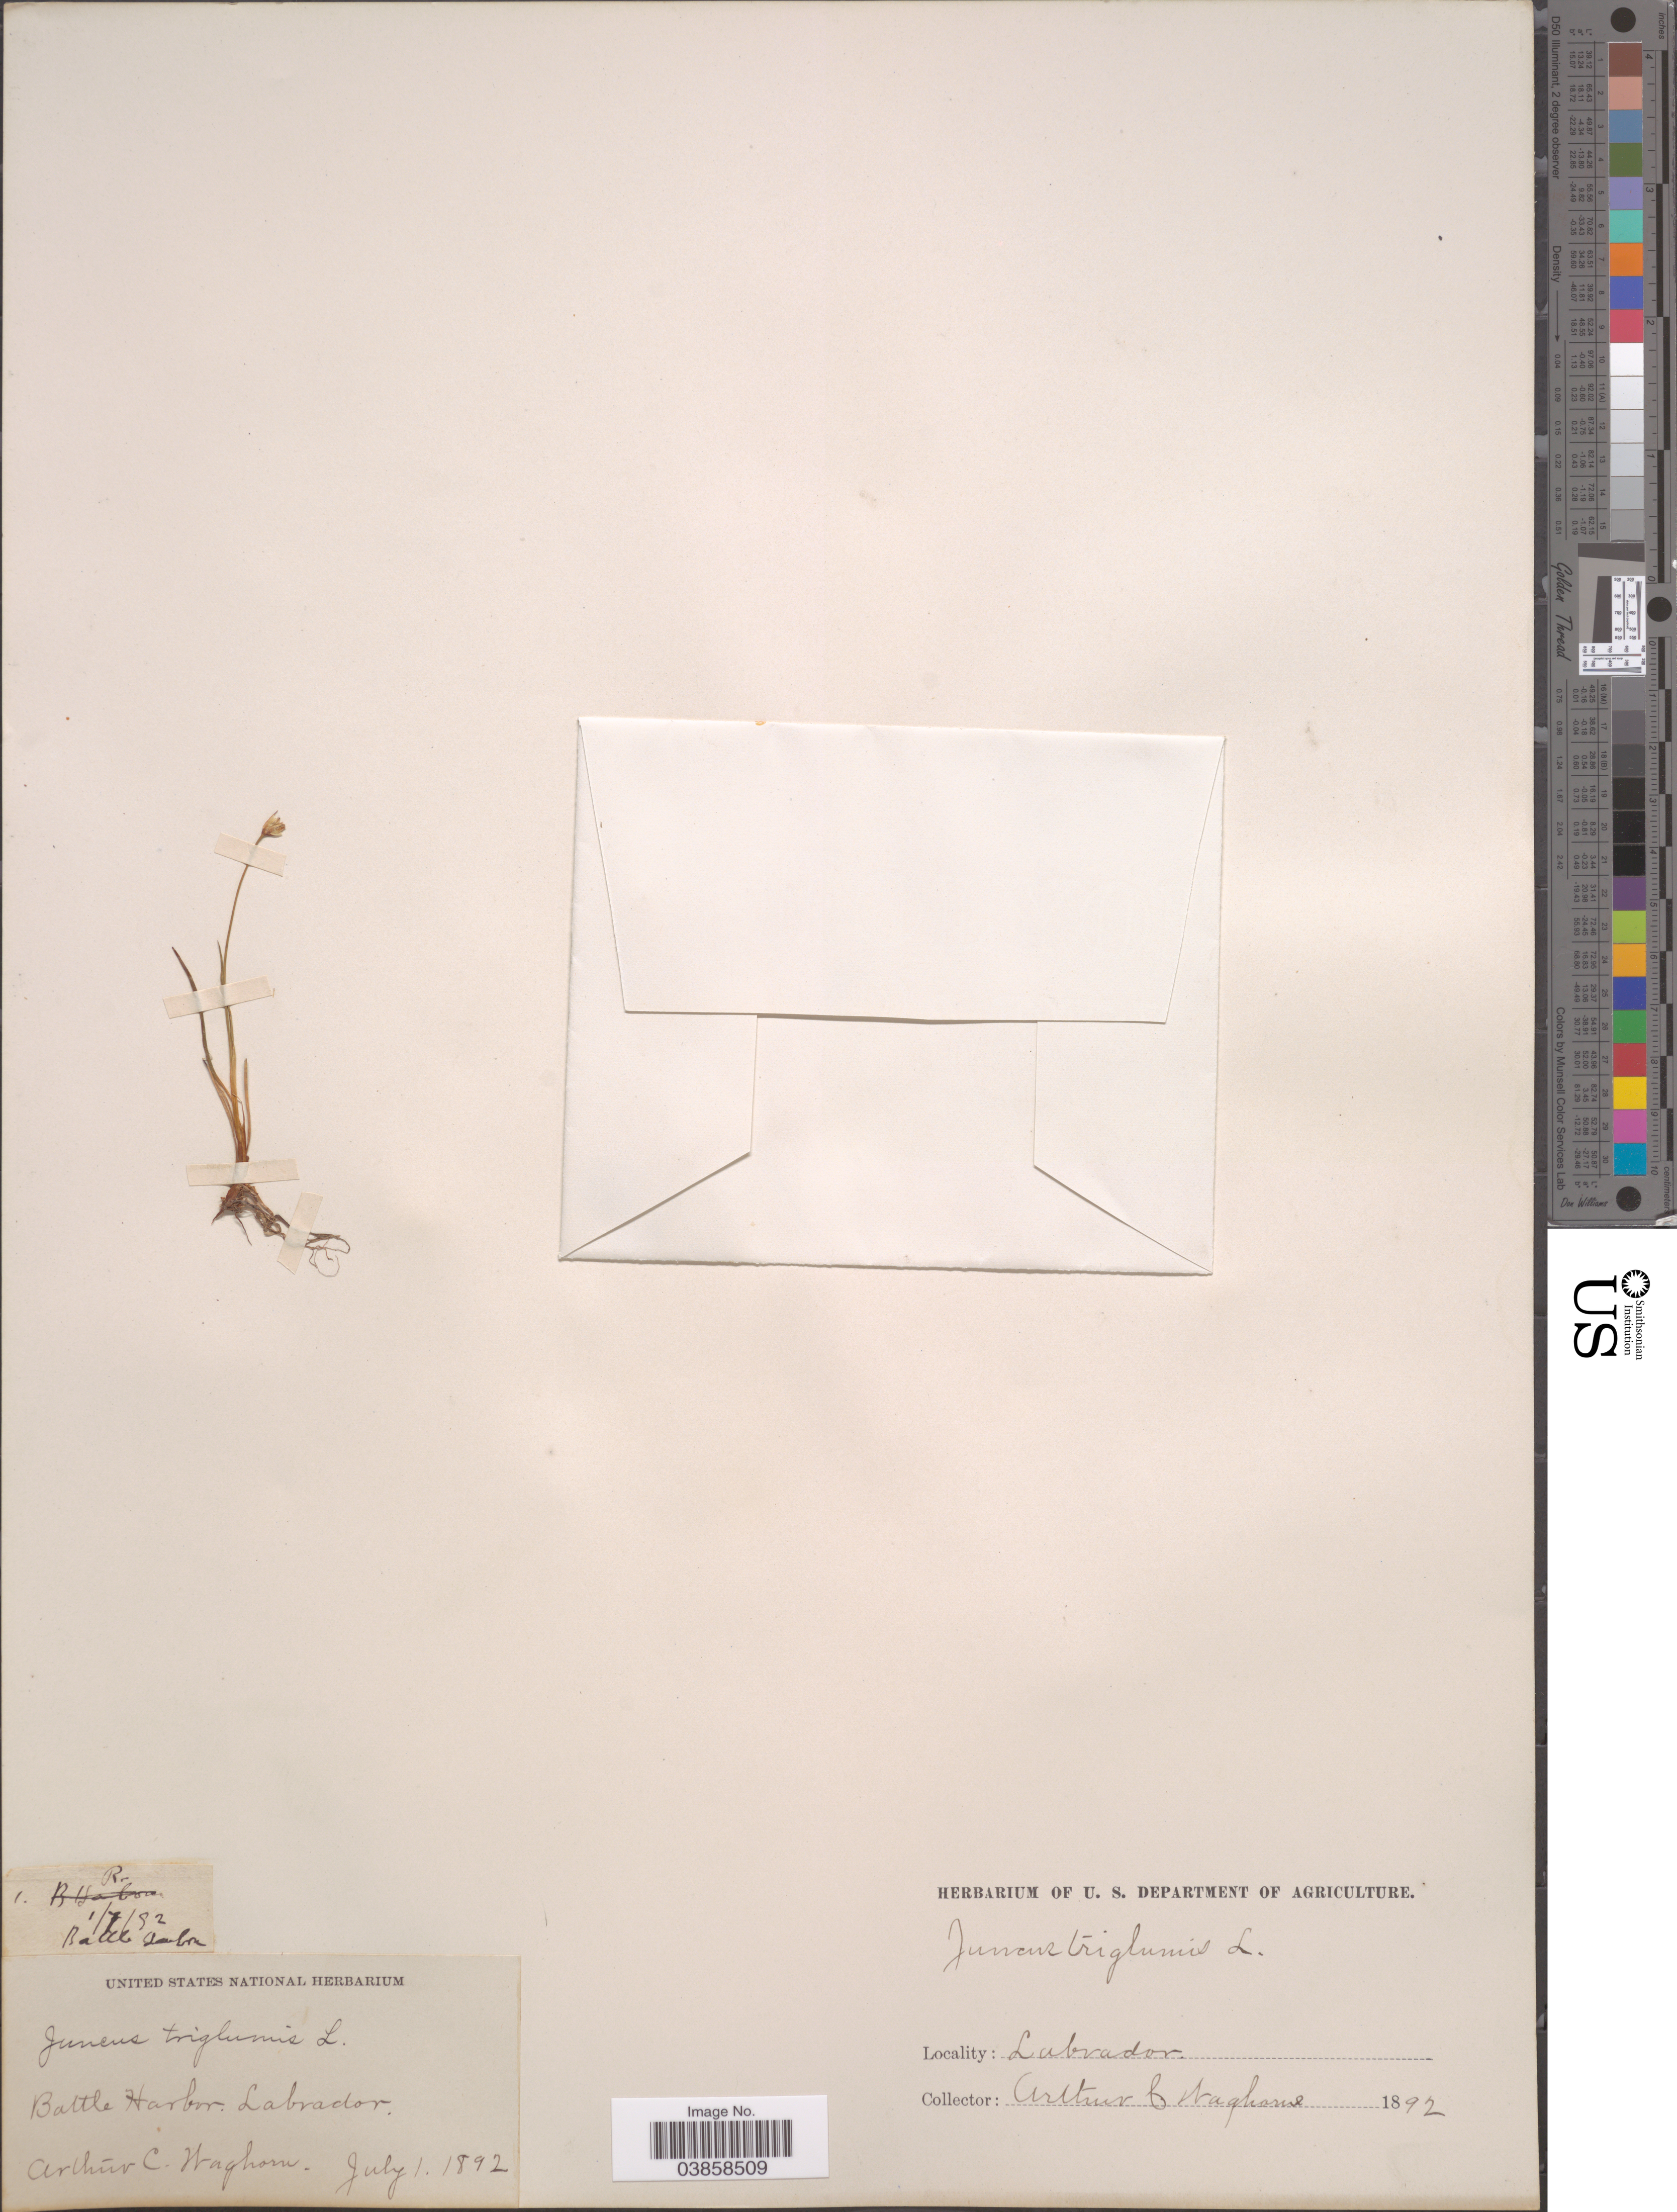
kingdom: Plantae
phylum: Tracheophyta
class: Liliopsida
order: Poales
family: Juncaceae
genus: Juncus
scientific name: Juncus triglumis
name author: L.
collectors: A. Waghorne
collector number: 1?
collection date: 1892-07-01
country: Canada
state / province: Newfoundland and Labrador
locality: Battle Harbor. Labrador.